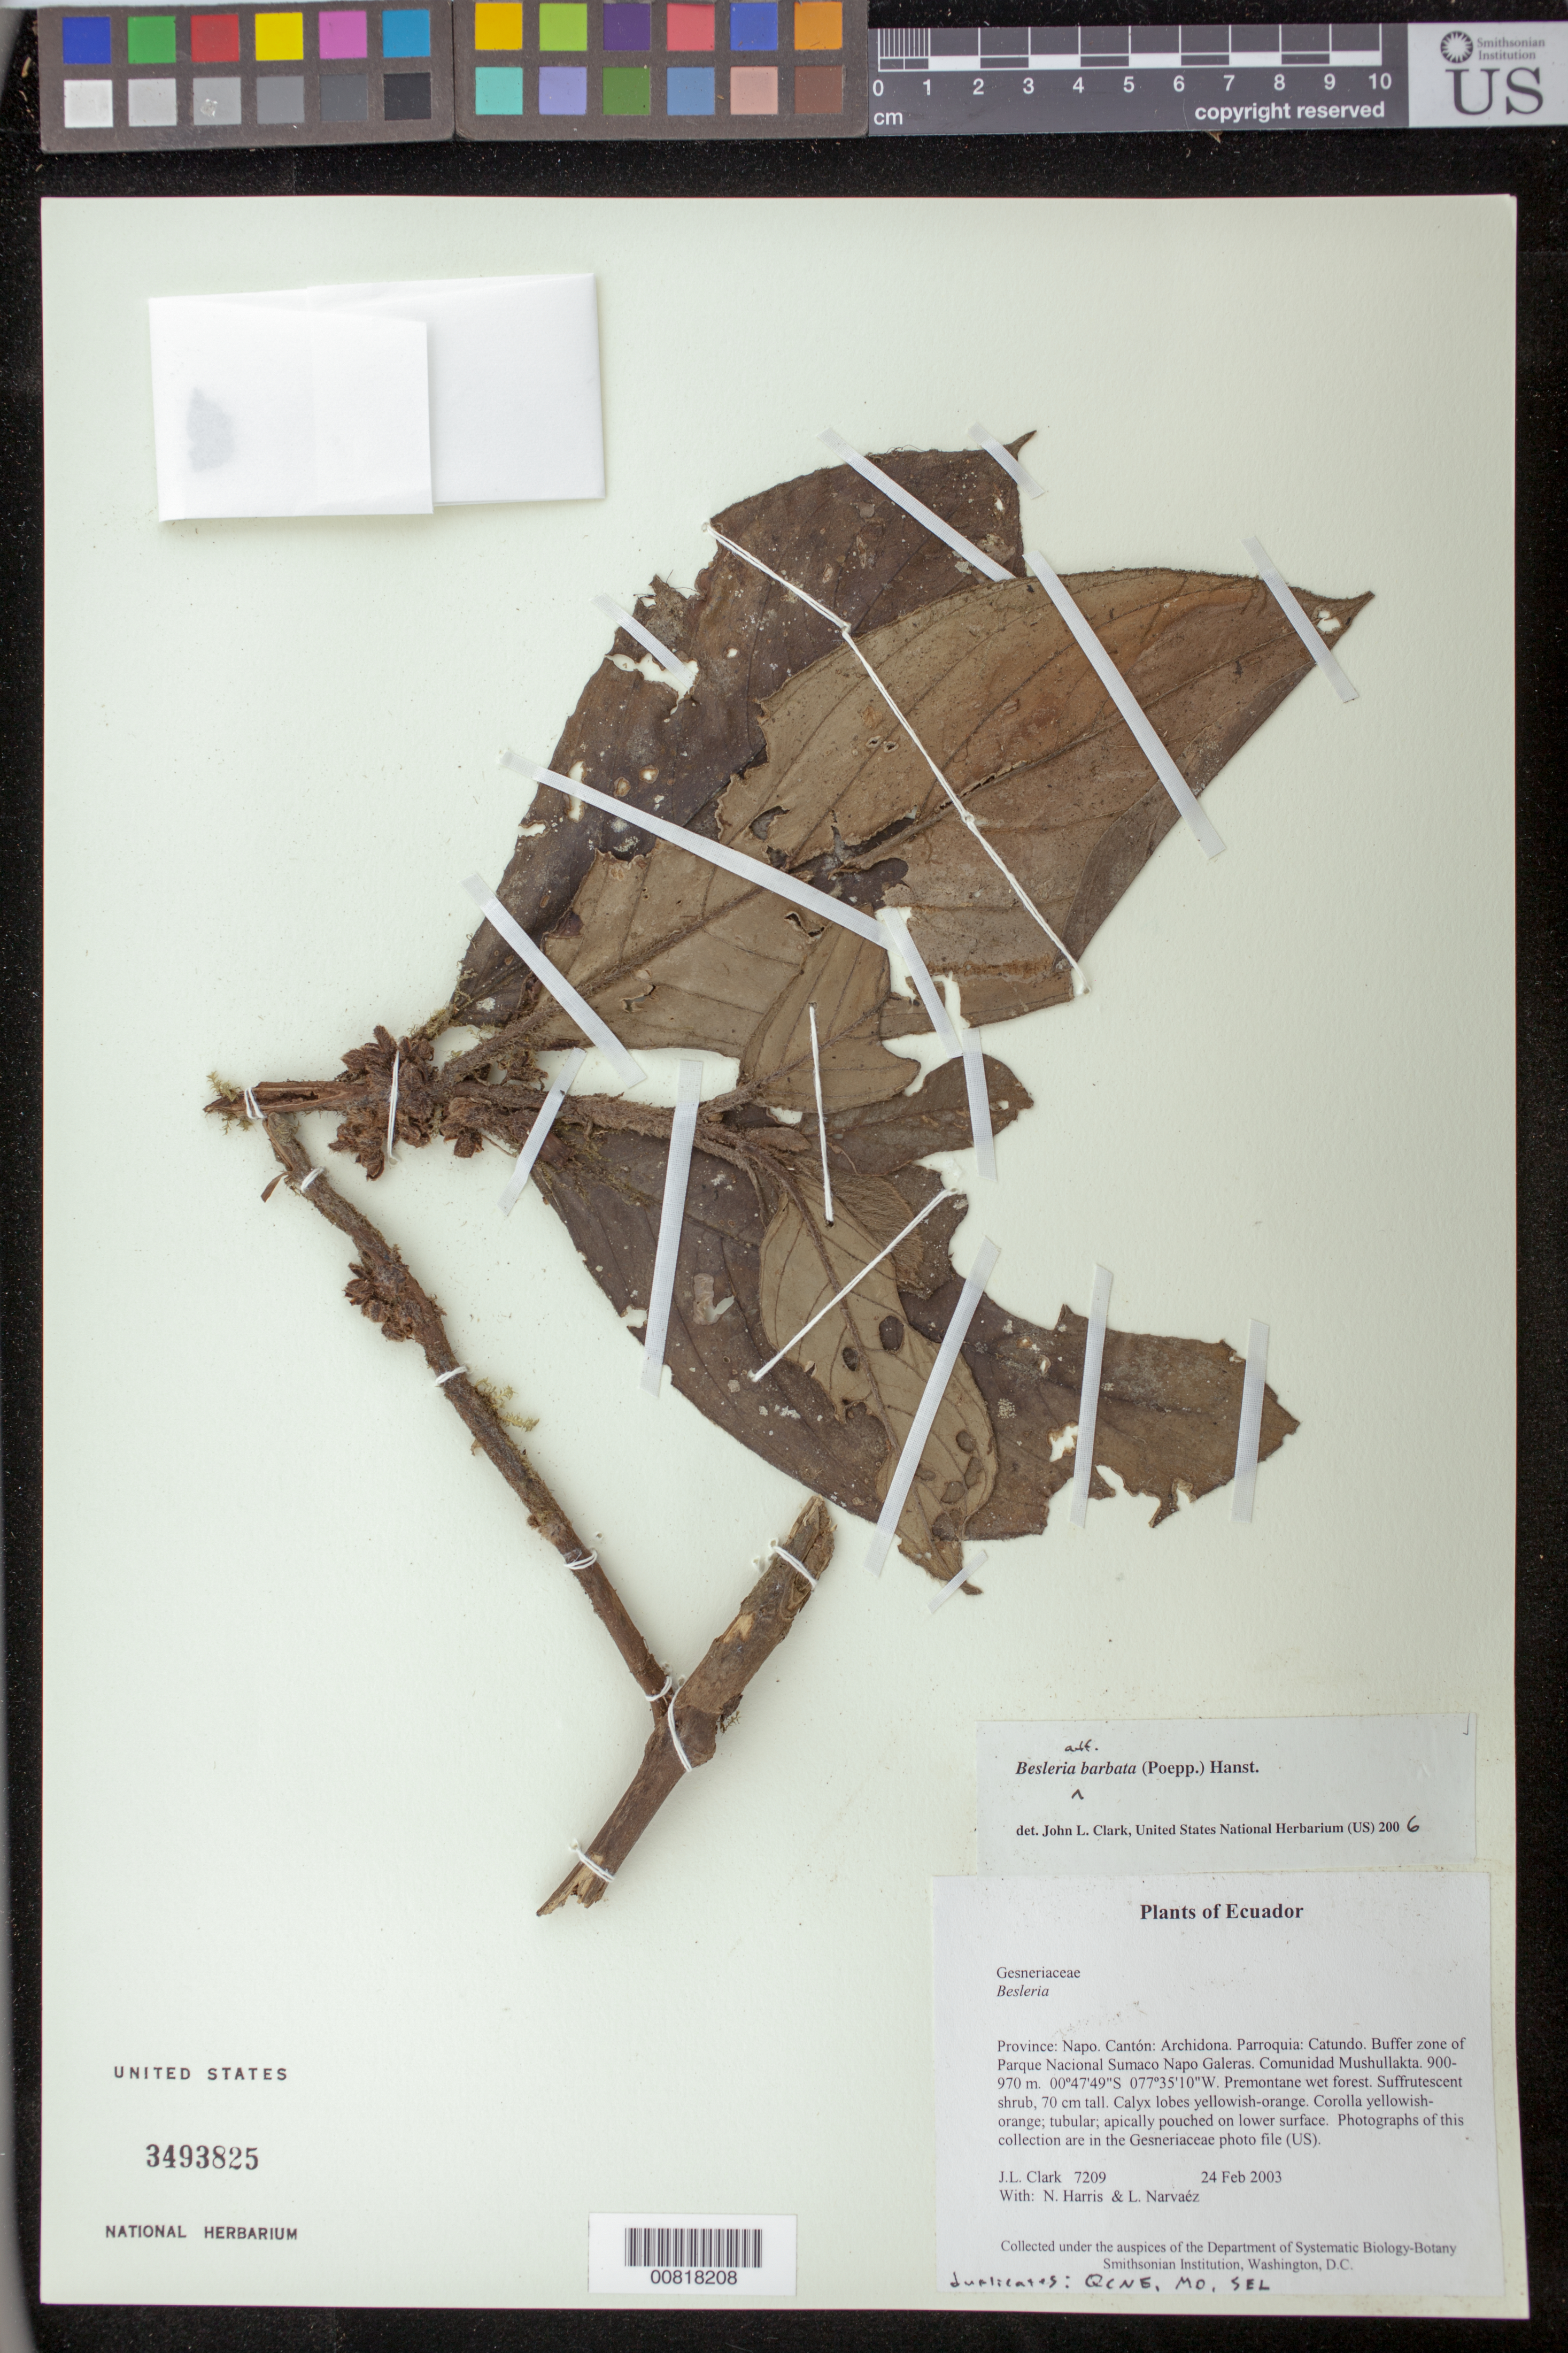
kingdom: Plantae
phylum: Tracheophyta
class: Magnoliopsida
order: Lamiales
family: Gesneriaceae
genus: Besleria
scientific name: Besleria barbata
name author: (Poepp.) Hanst.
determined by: Clark, J. L., (SEL), The Marie Selby Botanical Garden (UNITED STATES)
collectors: J. L. Clark, N. Harris & L. Narvaéz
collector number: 7209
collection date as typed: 24 Feb 2003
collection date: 2003-02-24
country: Ecuador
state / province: Napo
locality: Archidona. Parroquia: Catundo. Buffer zone of Parque Nacional Sumaco Napo Galeras. Comunidad Mushullakta.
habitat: Premontane wet forest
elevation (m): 900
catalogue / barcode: US 3493825